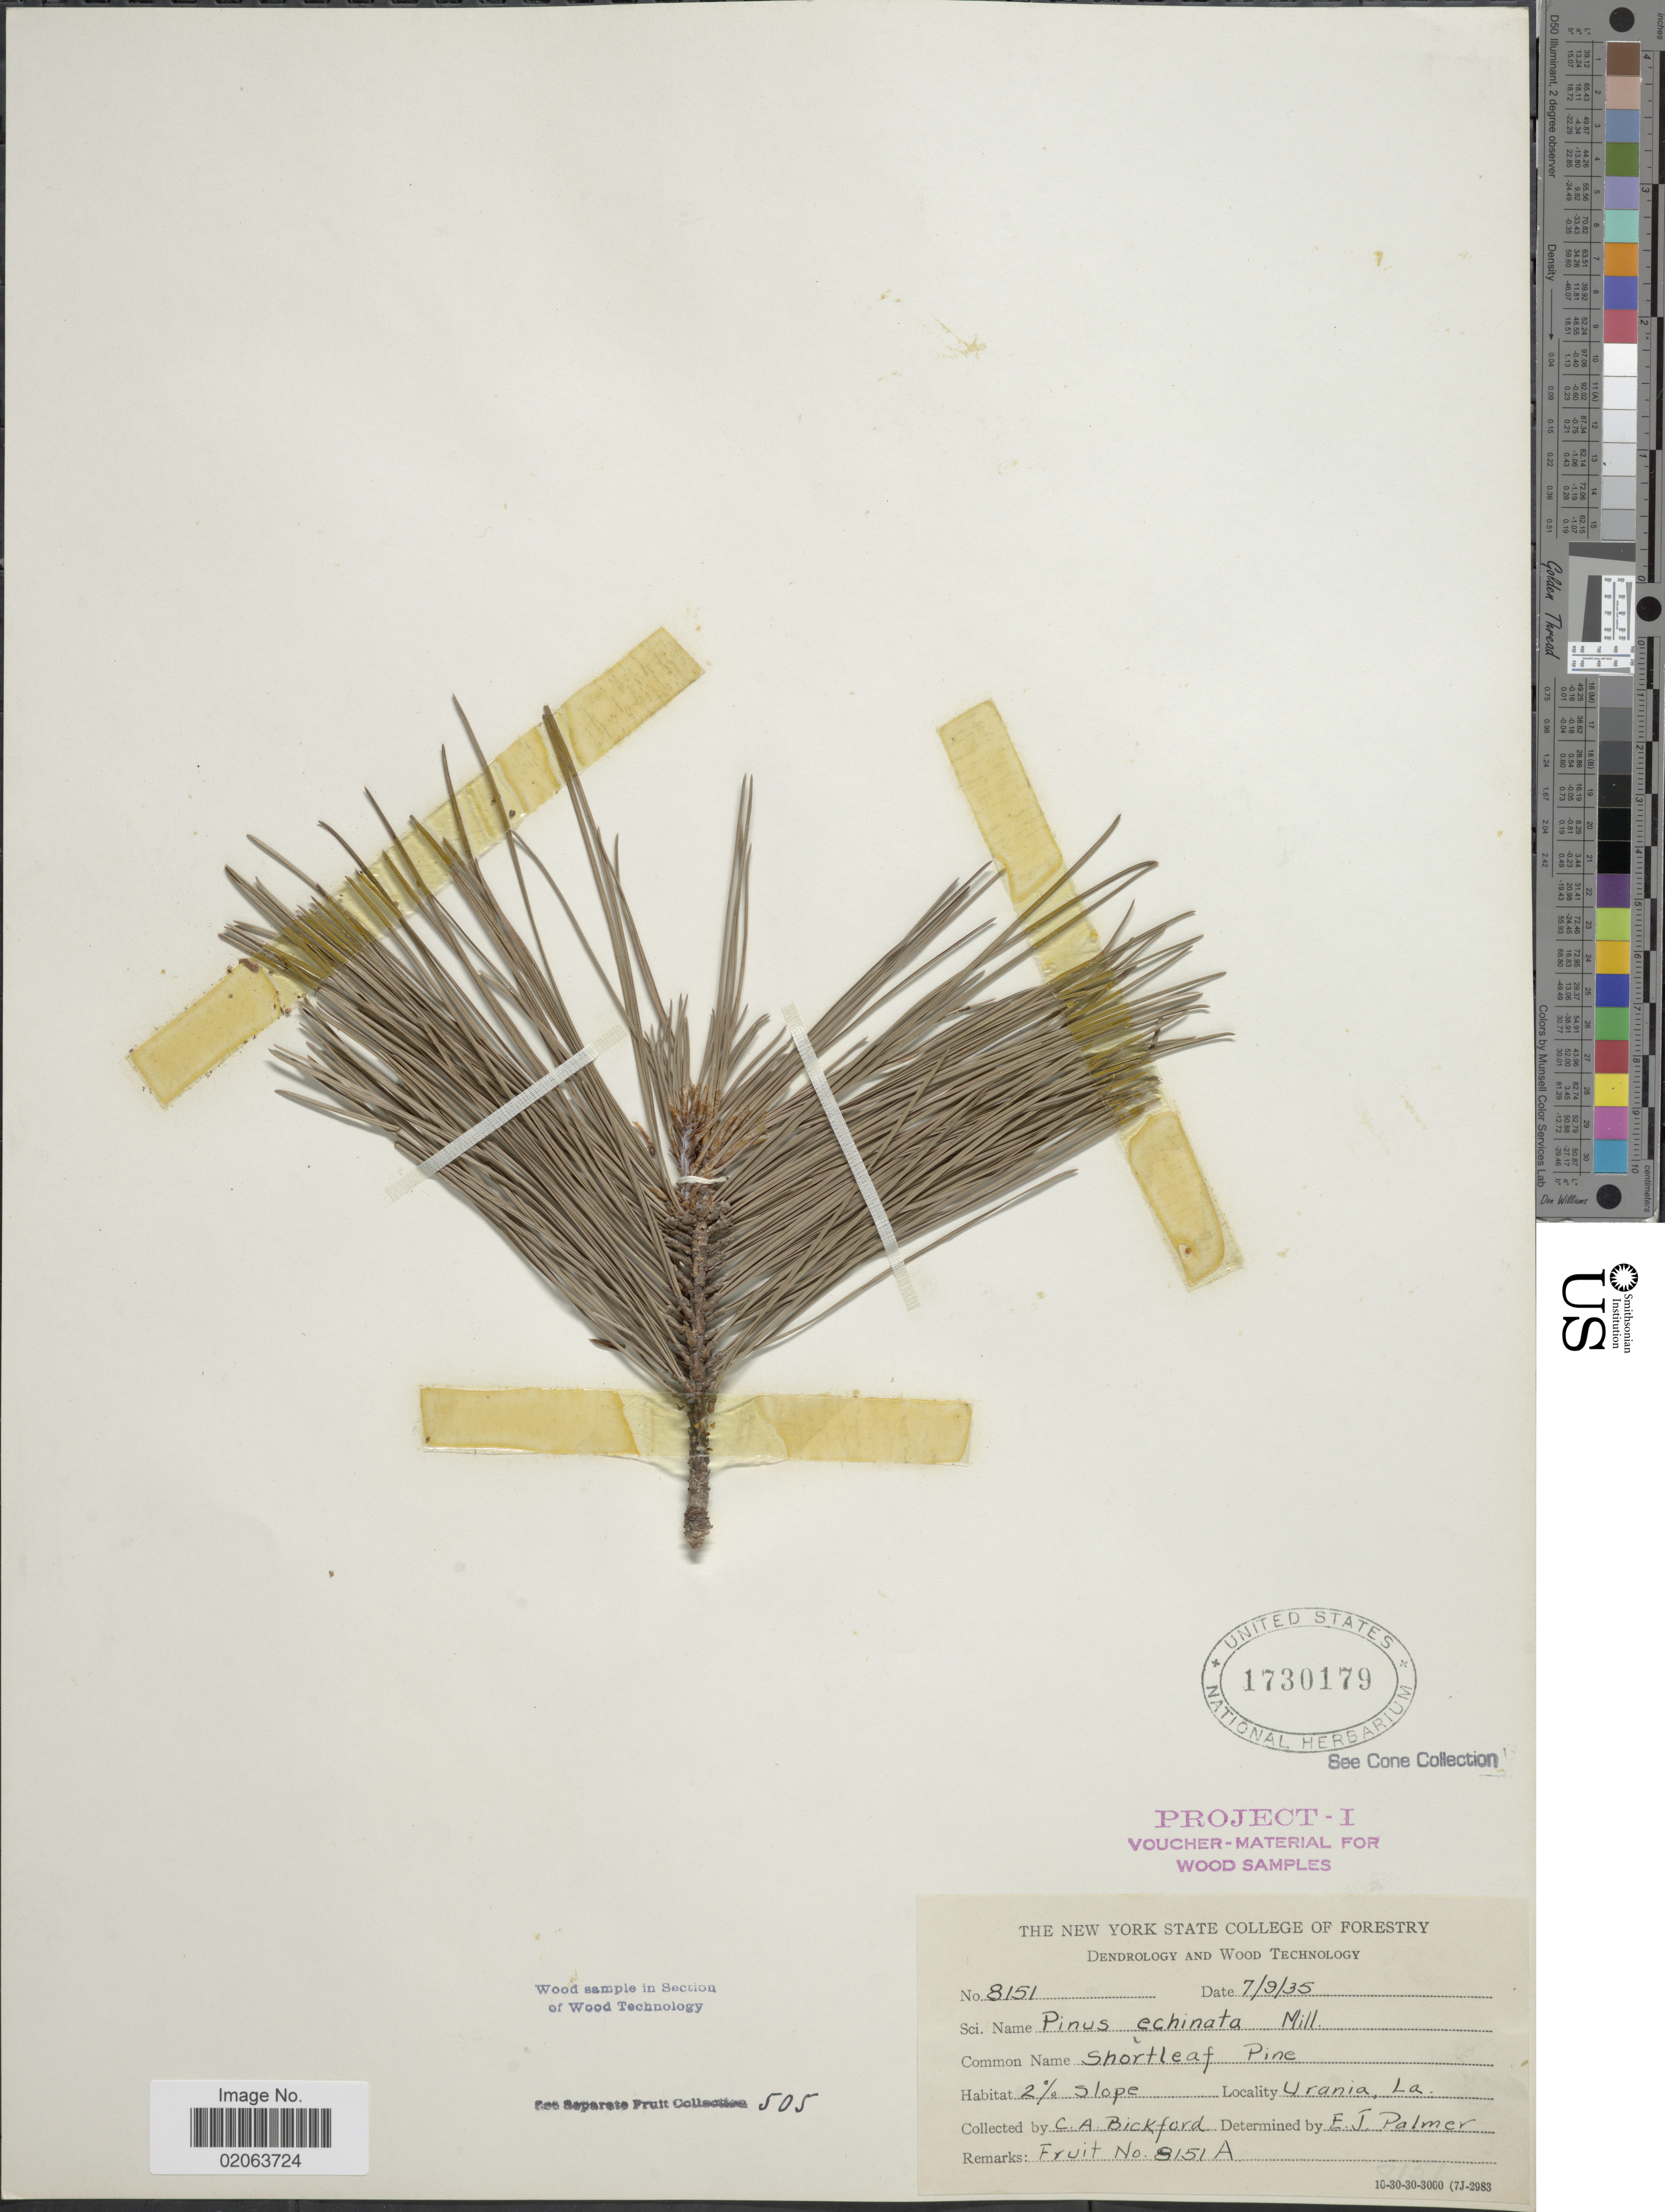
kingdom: Plantae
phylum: Tracheophyta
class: Pinopsida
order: Pinales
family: Pinaceae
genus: Pinus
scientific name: Pinus echinata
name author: Mill.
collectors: C. Bickford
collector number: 8151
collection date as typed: Transcribed d/m/y: 9/7/35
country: United States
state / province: Louisiana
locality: Urania, La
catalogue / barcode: US 1730179